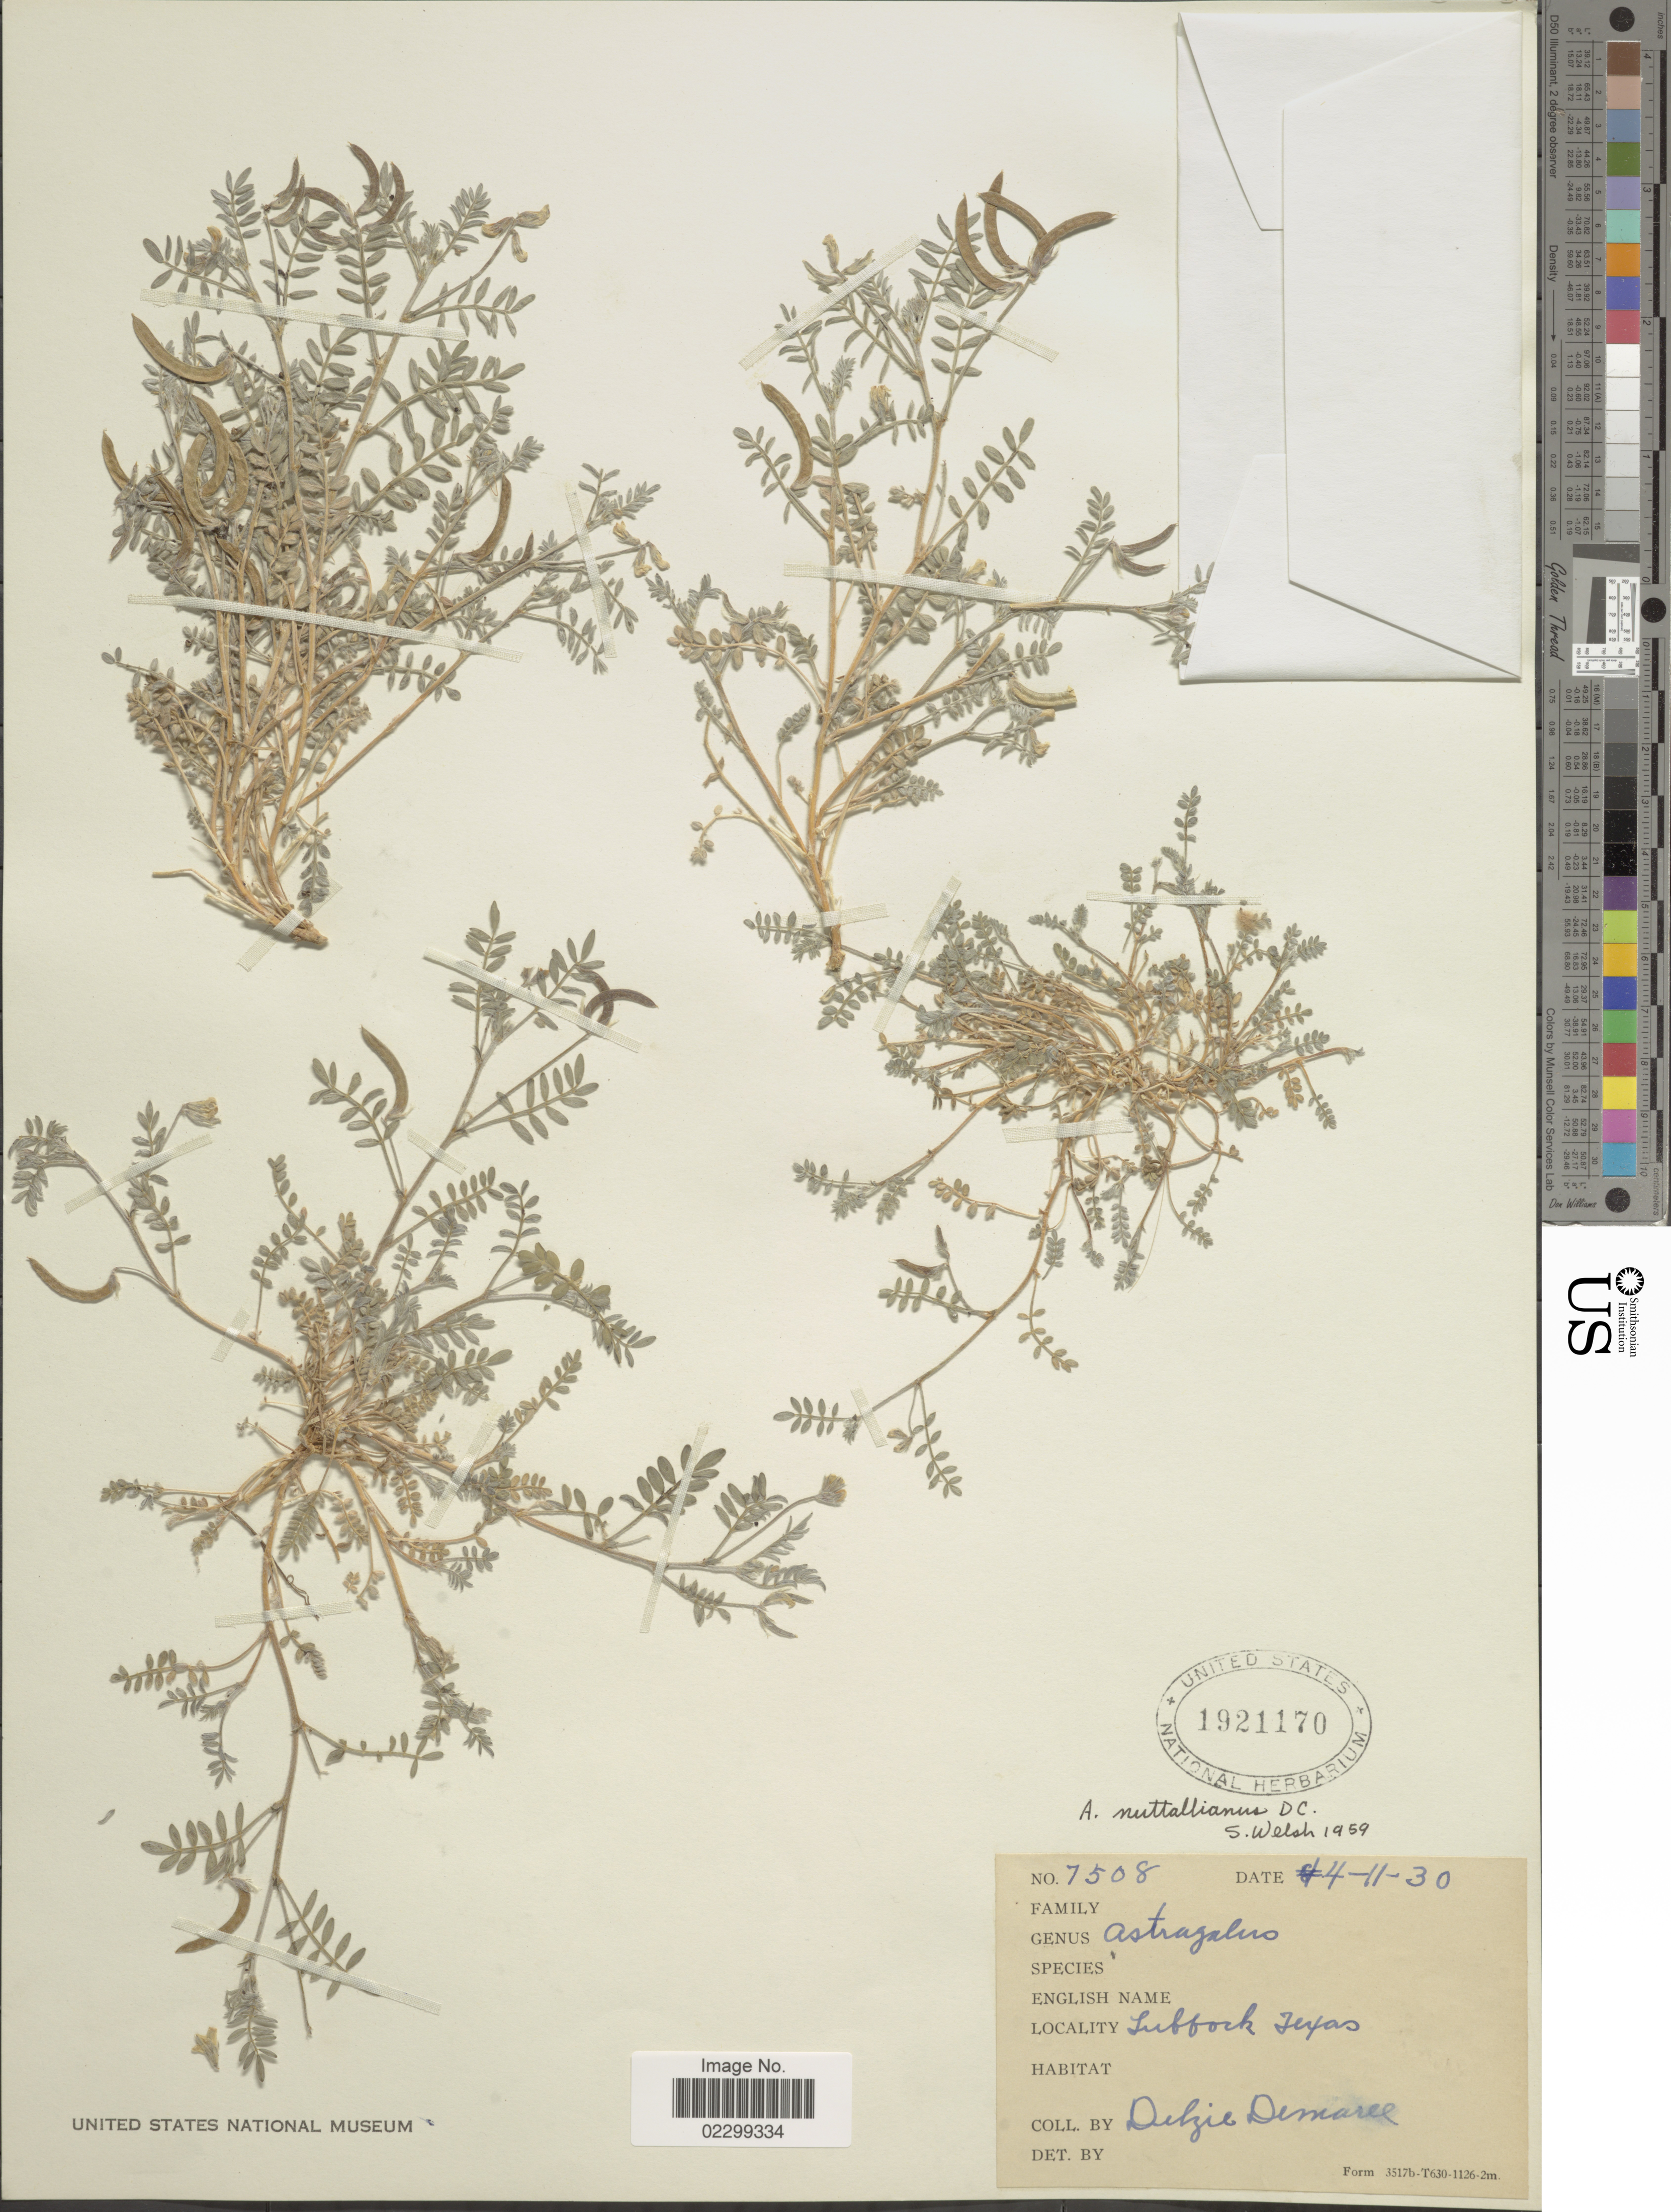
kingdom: Plantae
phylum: Tracheophyta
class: Magnoliopsida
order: Fabales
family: Fabaceae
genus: Astragalus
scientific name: Astragalus austrinus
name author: (Small) O.E. Schulz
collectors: D. Demaree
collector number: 7508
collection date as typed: Transcribed d/m/y: 11/4/30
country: United States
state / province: Texas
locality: Lubbock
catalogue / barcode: US 1921170